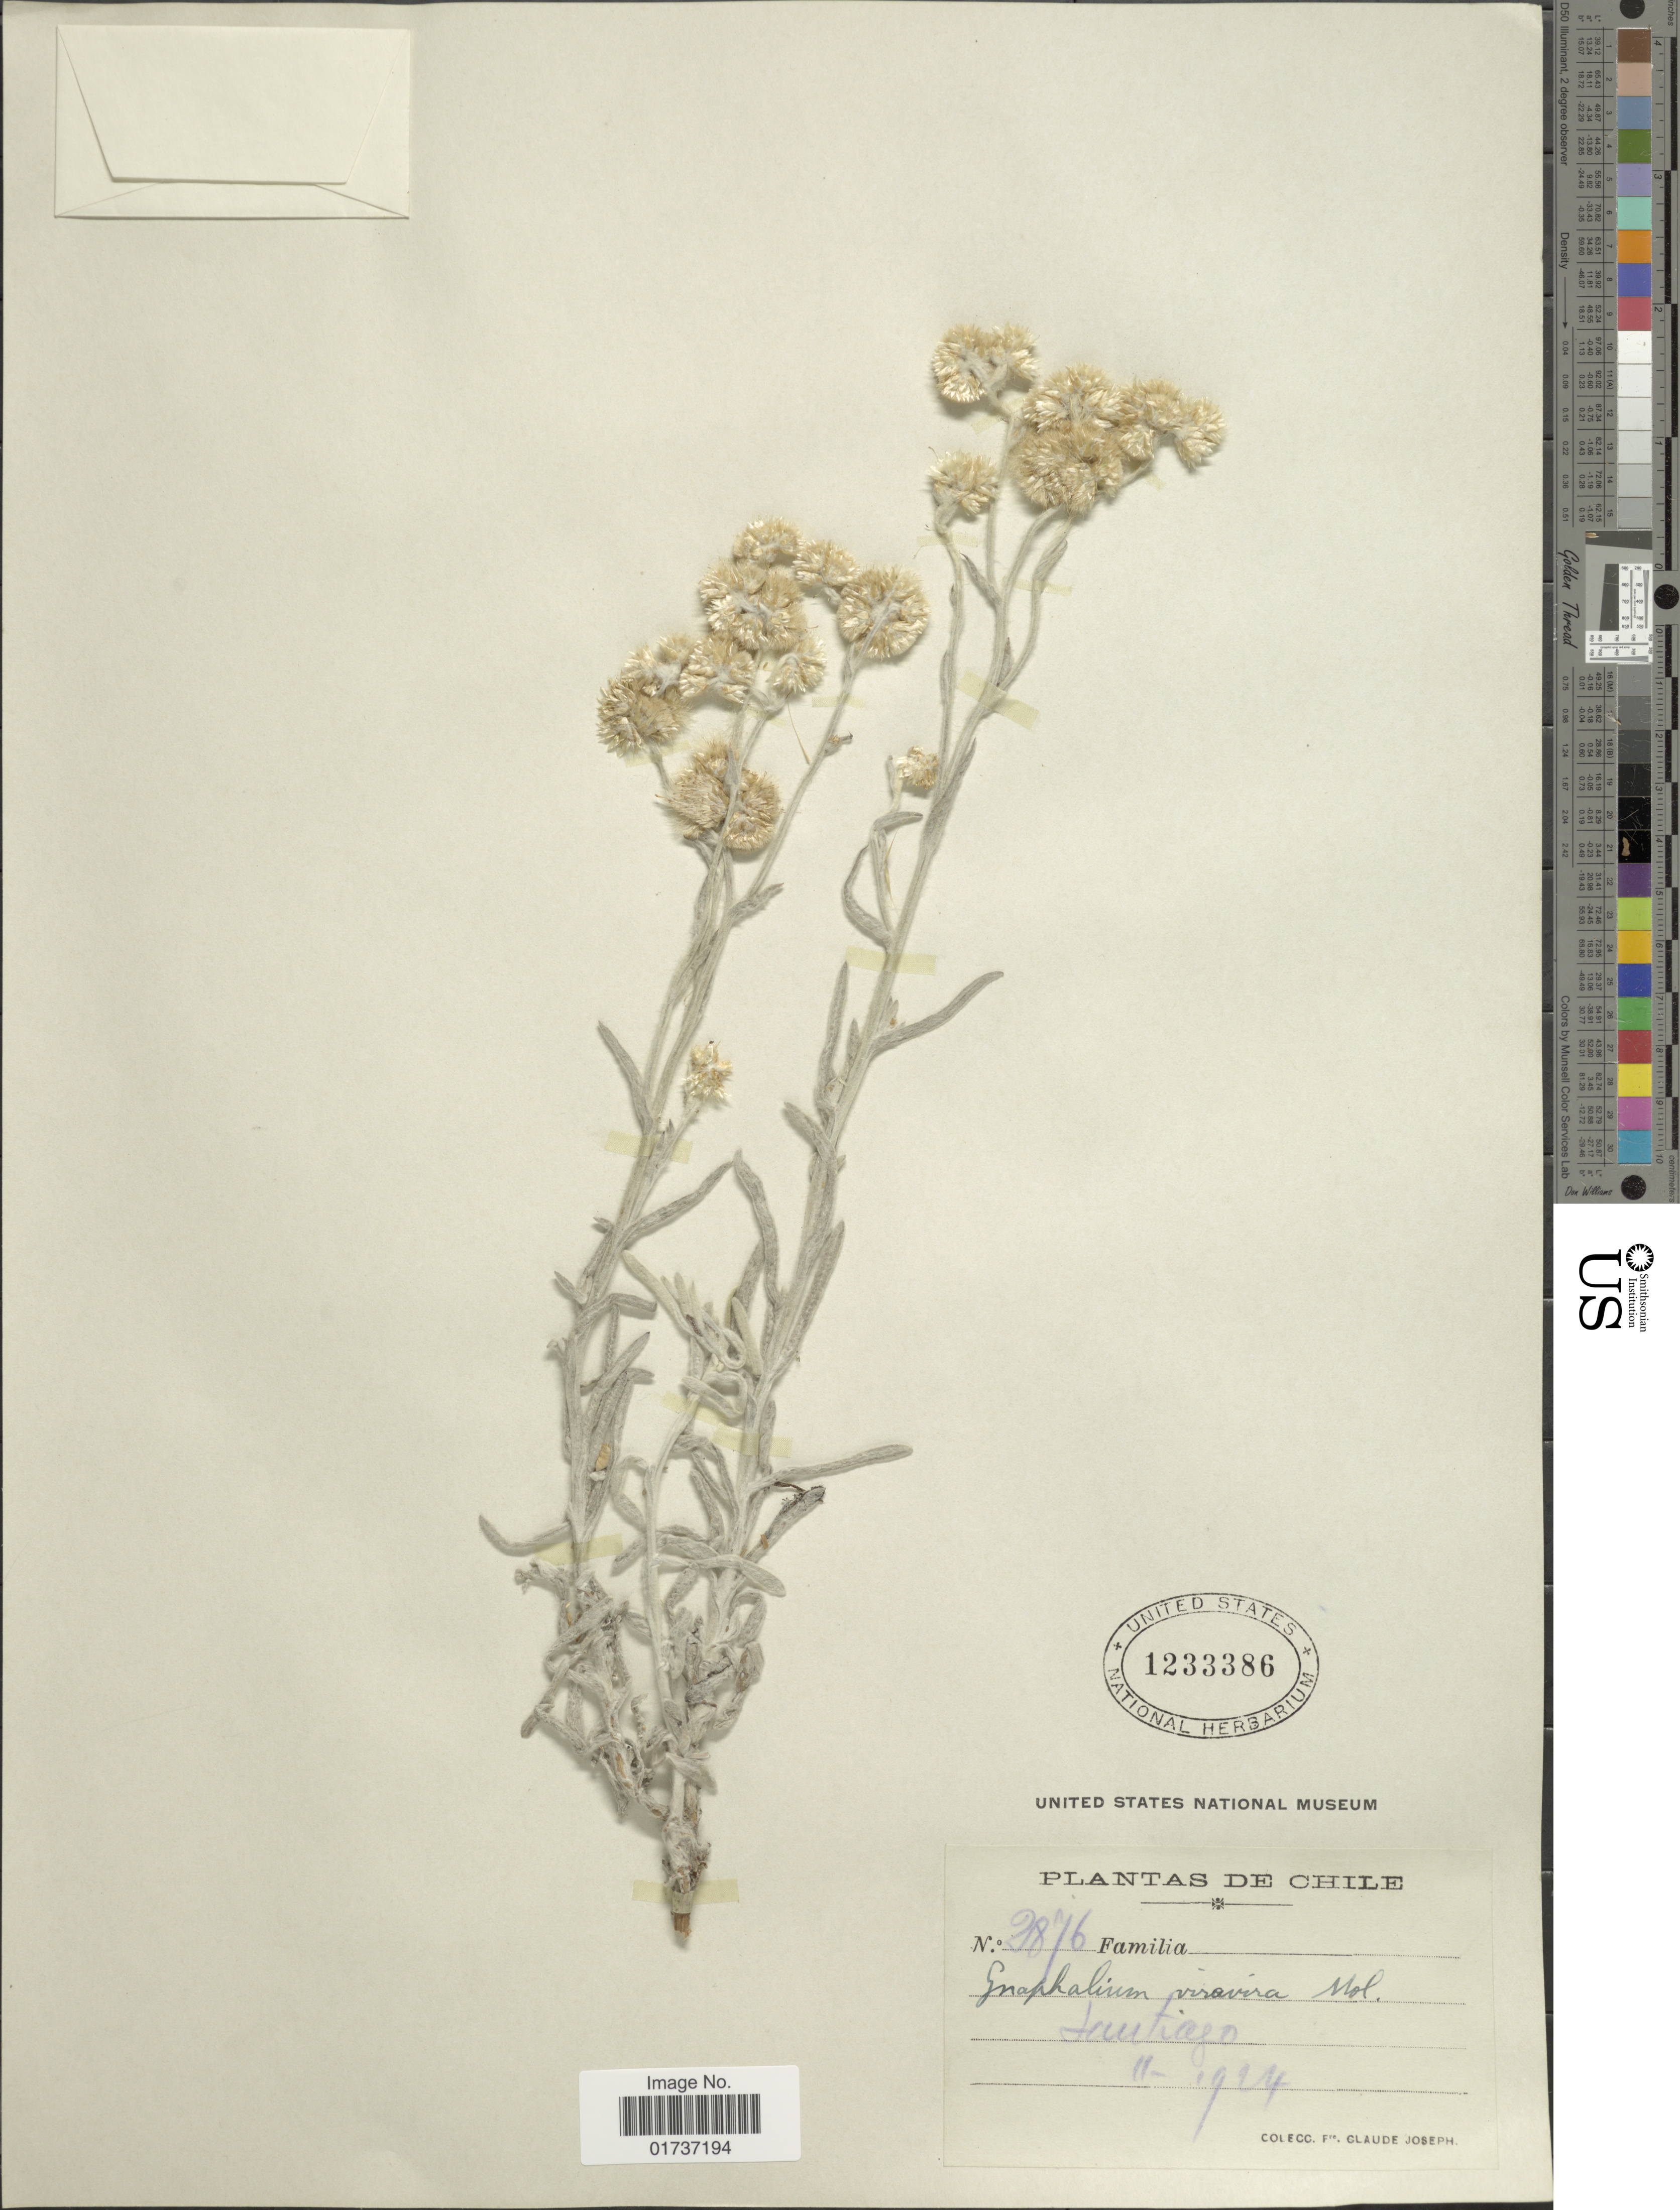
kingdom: Plantae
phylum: Tracheophyta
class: Magnoliopsida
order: Asterales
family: Asteraceae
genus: Gnaphalium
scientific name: Gnaphalium vira-vira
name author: Molina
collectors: Frere Claude Joseph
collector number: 2876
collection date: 1924-11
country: Chile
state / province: Región Metropolitana (RM)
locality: Santiago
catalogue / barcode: US 1233386